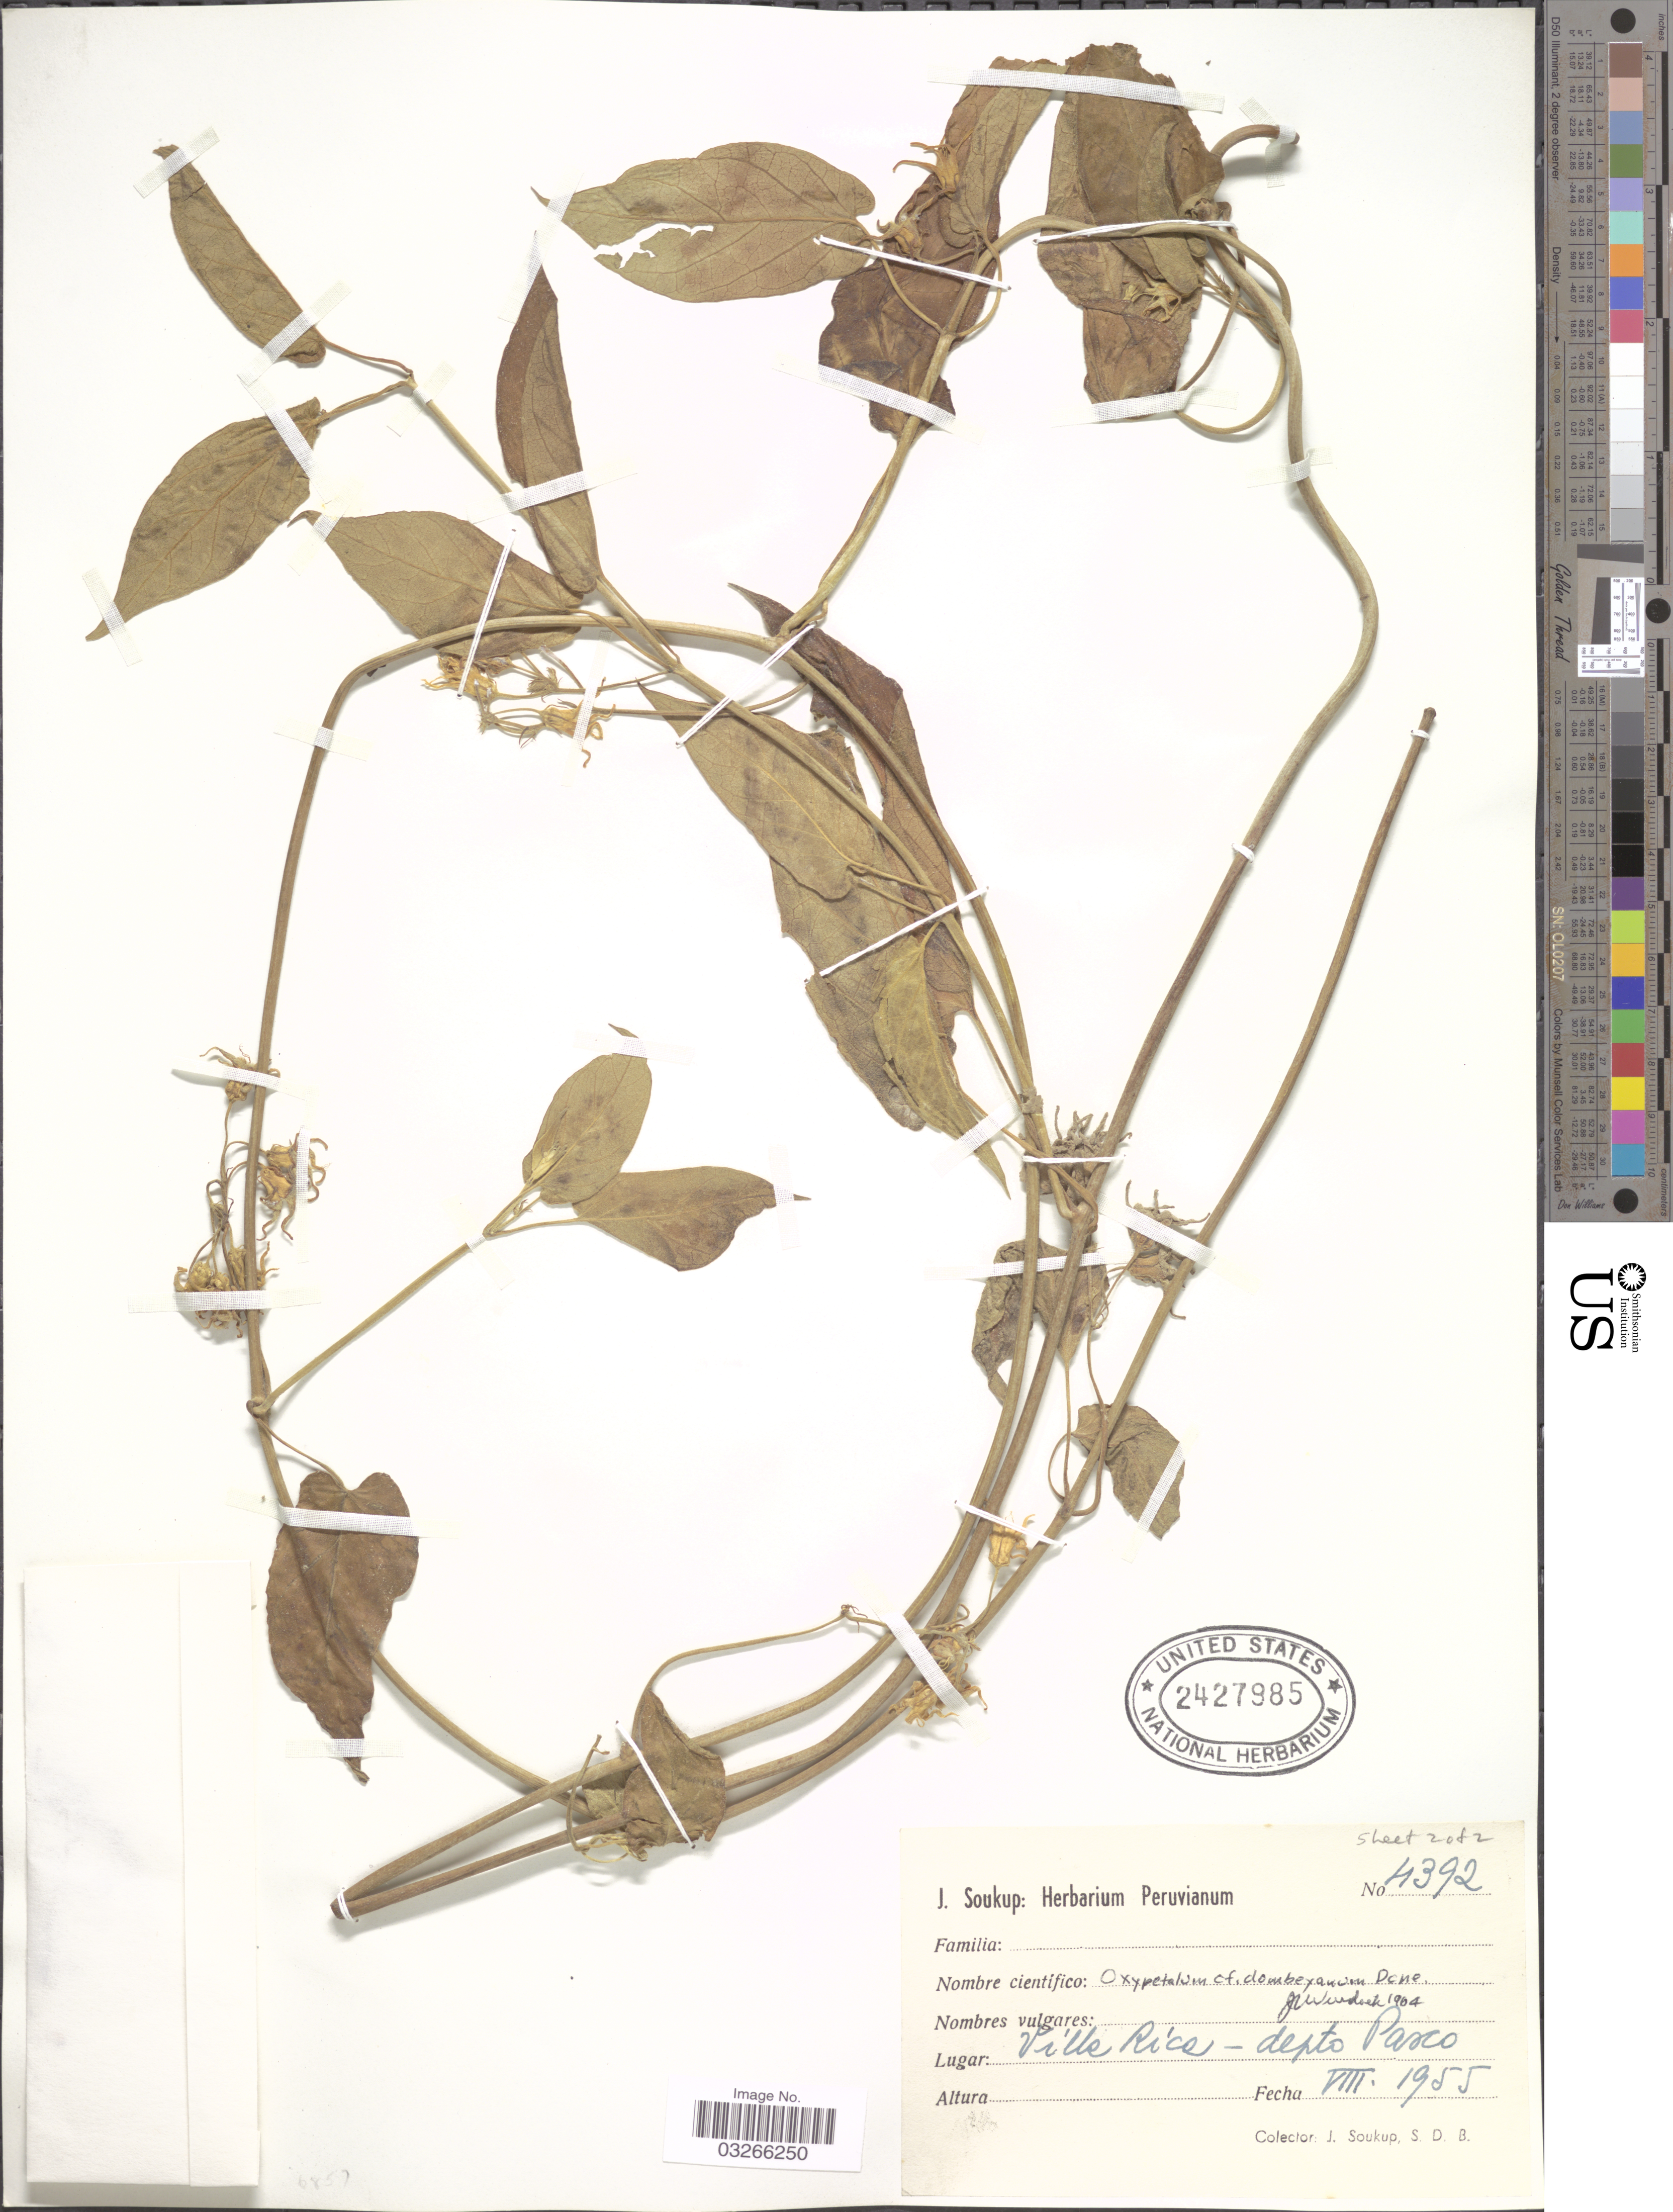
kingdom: Plantae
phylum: Tracheophyta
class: Magnoliopsida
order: Gentianales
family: Apocynaceae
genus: Oxypetalum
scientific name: Oxypetalum dombeyanum Decne.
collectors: J. Soukup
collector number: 4392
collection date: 1955-08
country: Peru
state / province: Pasco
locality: Villa Rica.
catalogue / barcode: US 2427985